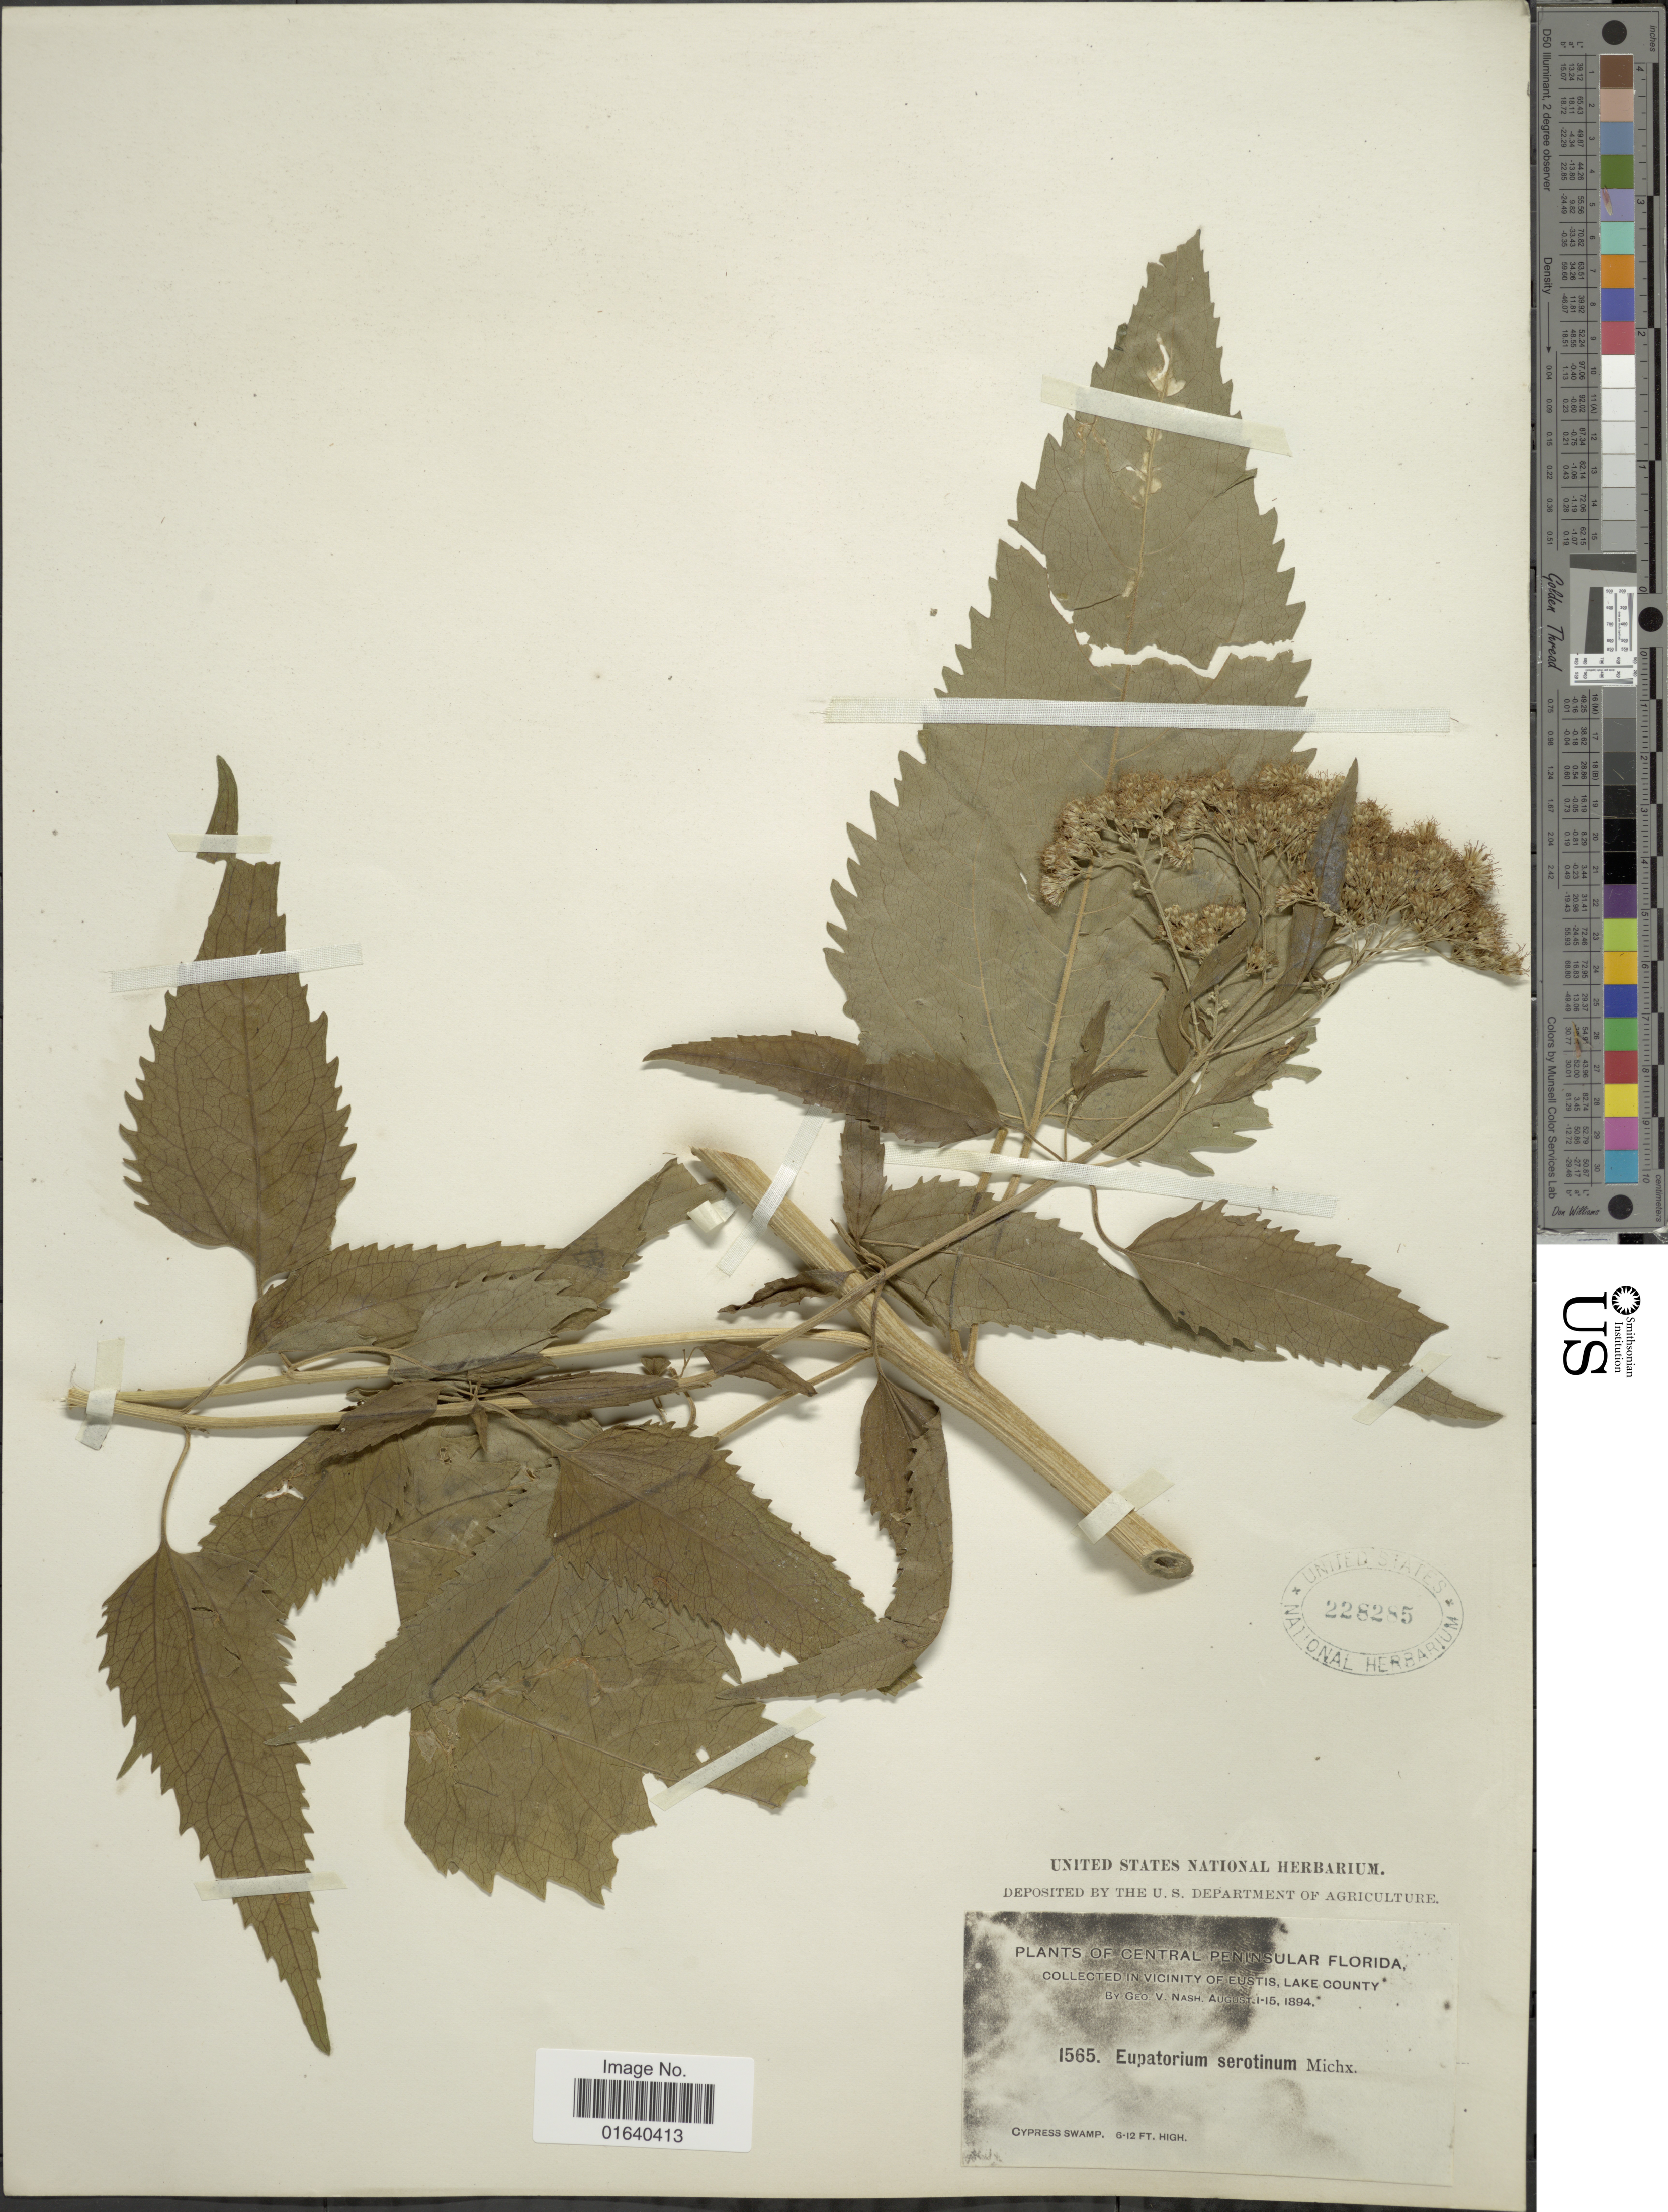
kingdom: Plantae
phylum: Tracheophyta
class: Magnoliopsida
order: Asterales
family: Asteraceae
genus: Eupatorium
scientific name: Eupatorium serotinum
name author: Michx.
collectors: G. V. Nash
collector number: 1565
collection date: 1894-08-01/1894-08-15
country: United States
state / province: Florida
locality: Central Peninsular Florida, in vicinity of Eustis, Lake County, Cypress Swamp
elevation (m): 2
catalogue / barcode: US 228285